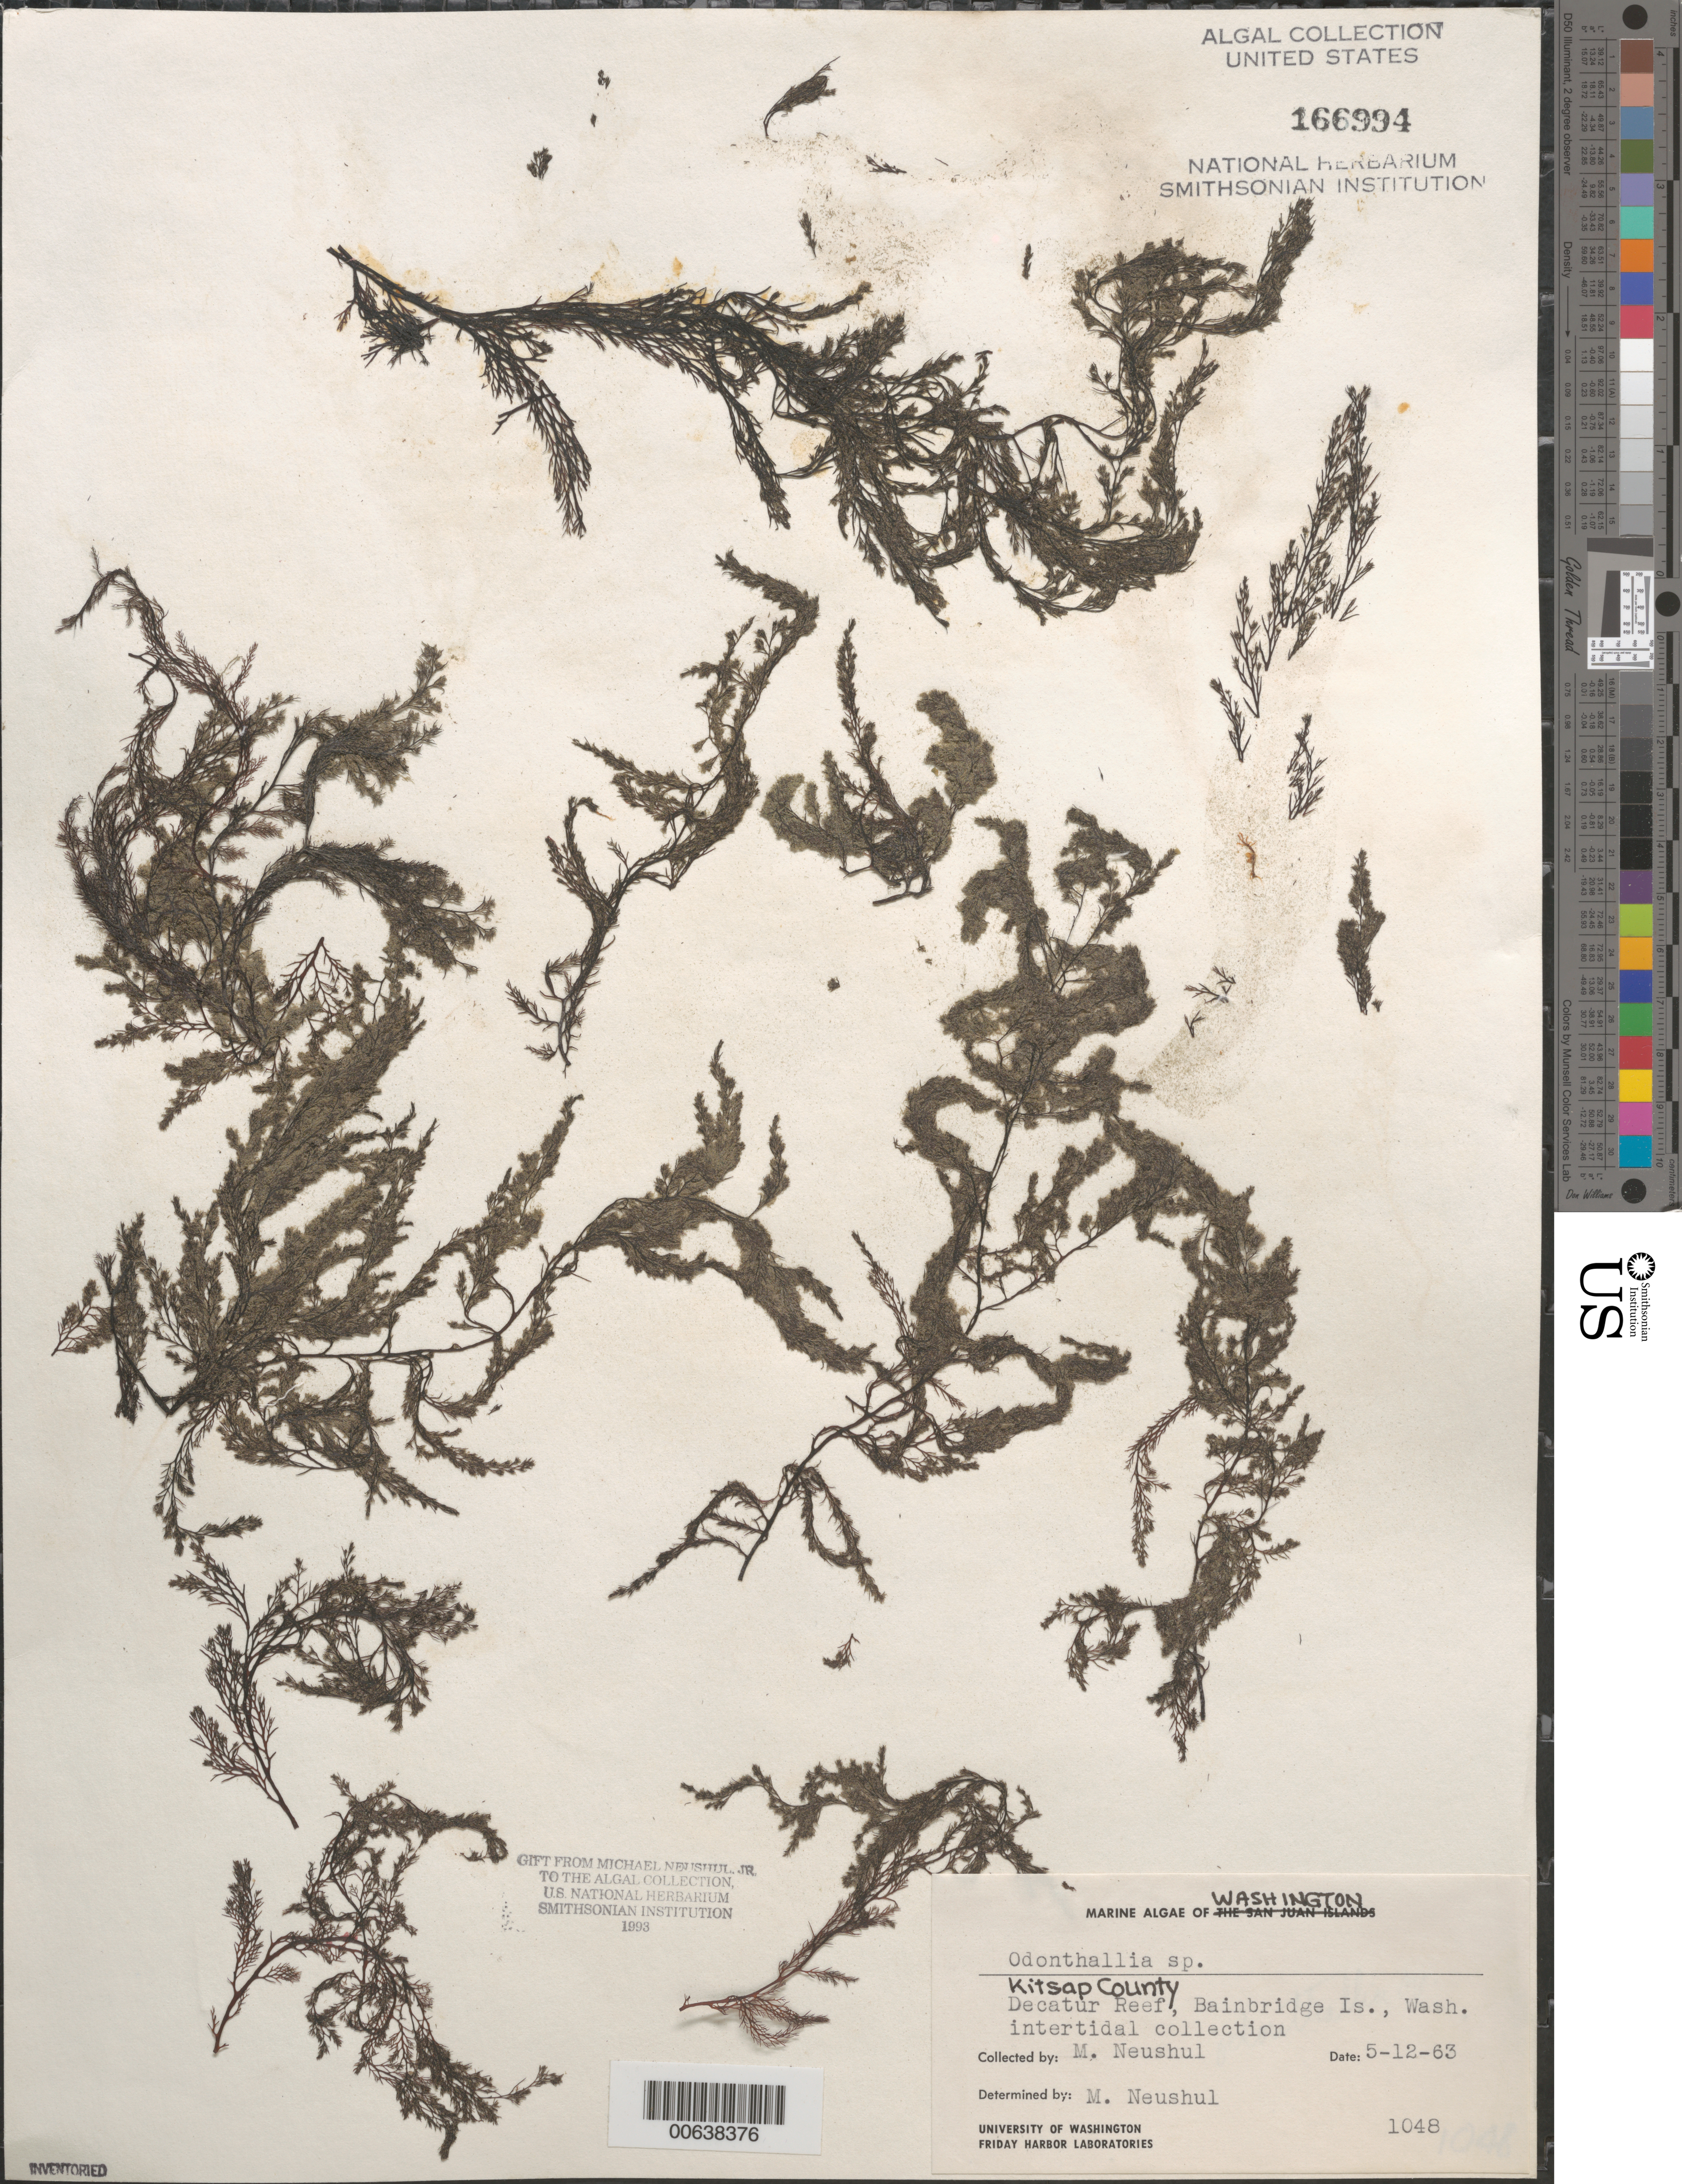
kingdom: Plantae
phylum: Rhodophyta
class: Florideophyceae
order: Ceramiales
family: Rhodomelaceae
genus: Odonthalia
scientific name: Odonthalia sp.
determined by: Neushul, M.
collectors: M. Neushul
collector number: Neushul 1048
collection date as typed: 12 May 1963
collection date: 1963-05-12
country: United States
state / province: Washington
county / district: Kitsap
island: Bainbridge Island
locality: Decatur Reef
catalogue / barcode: US 166994